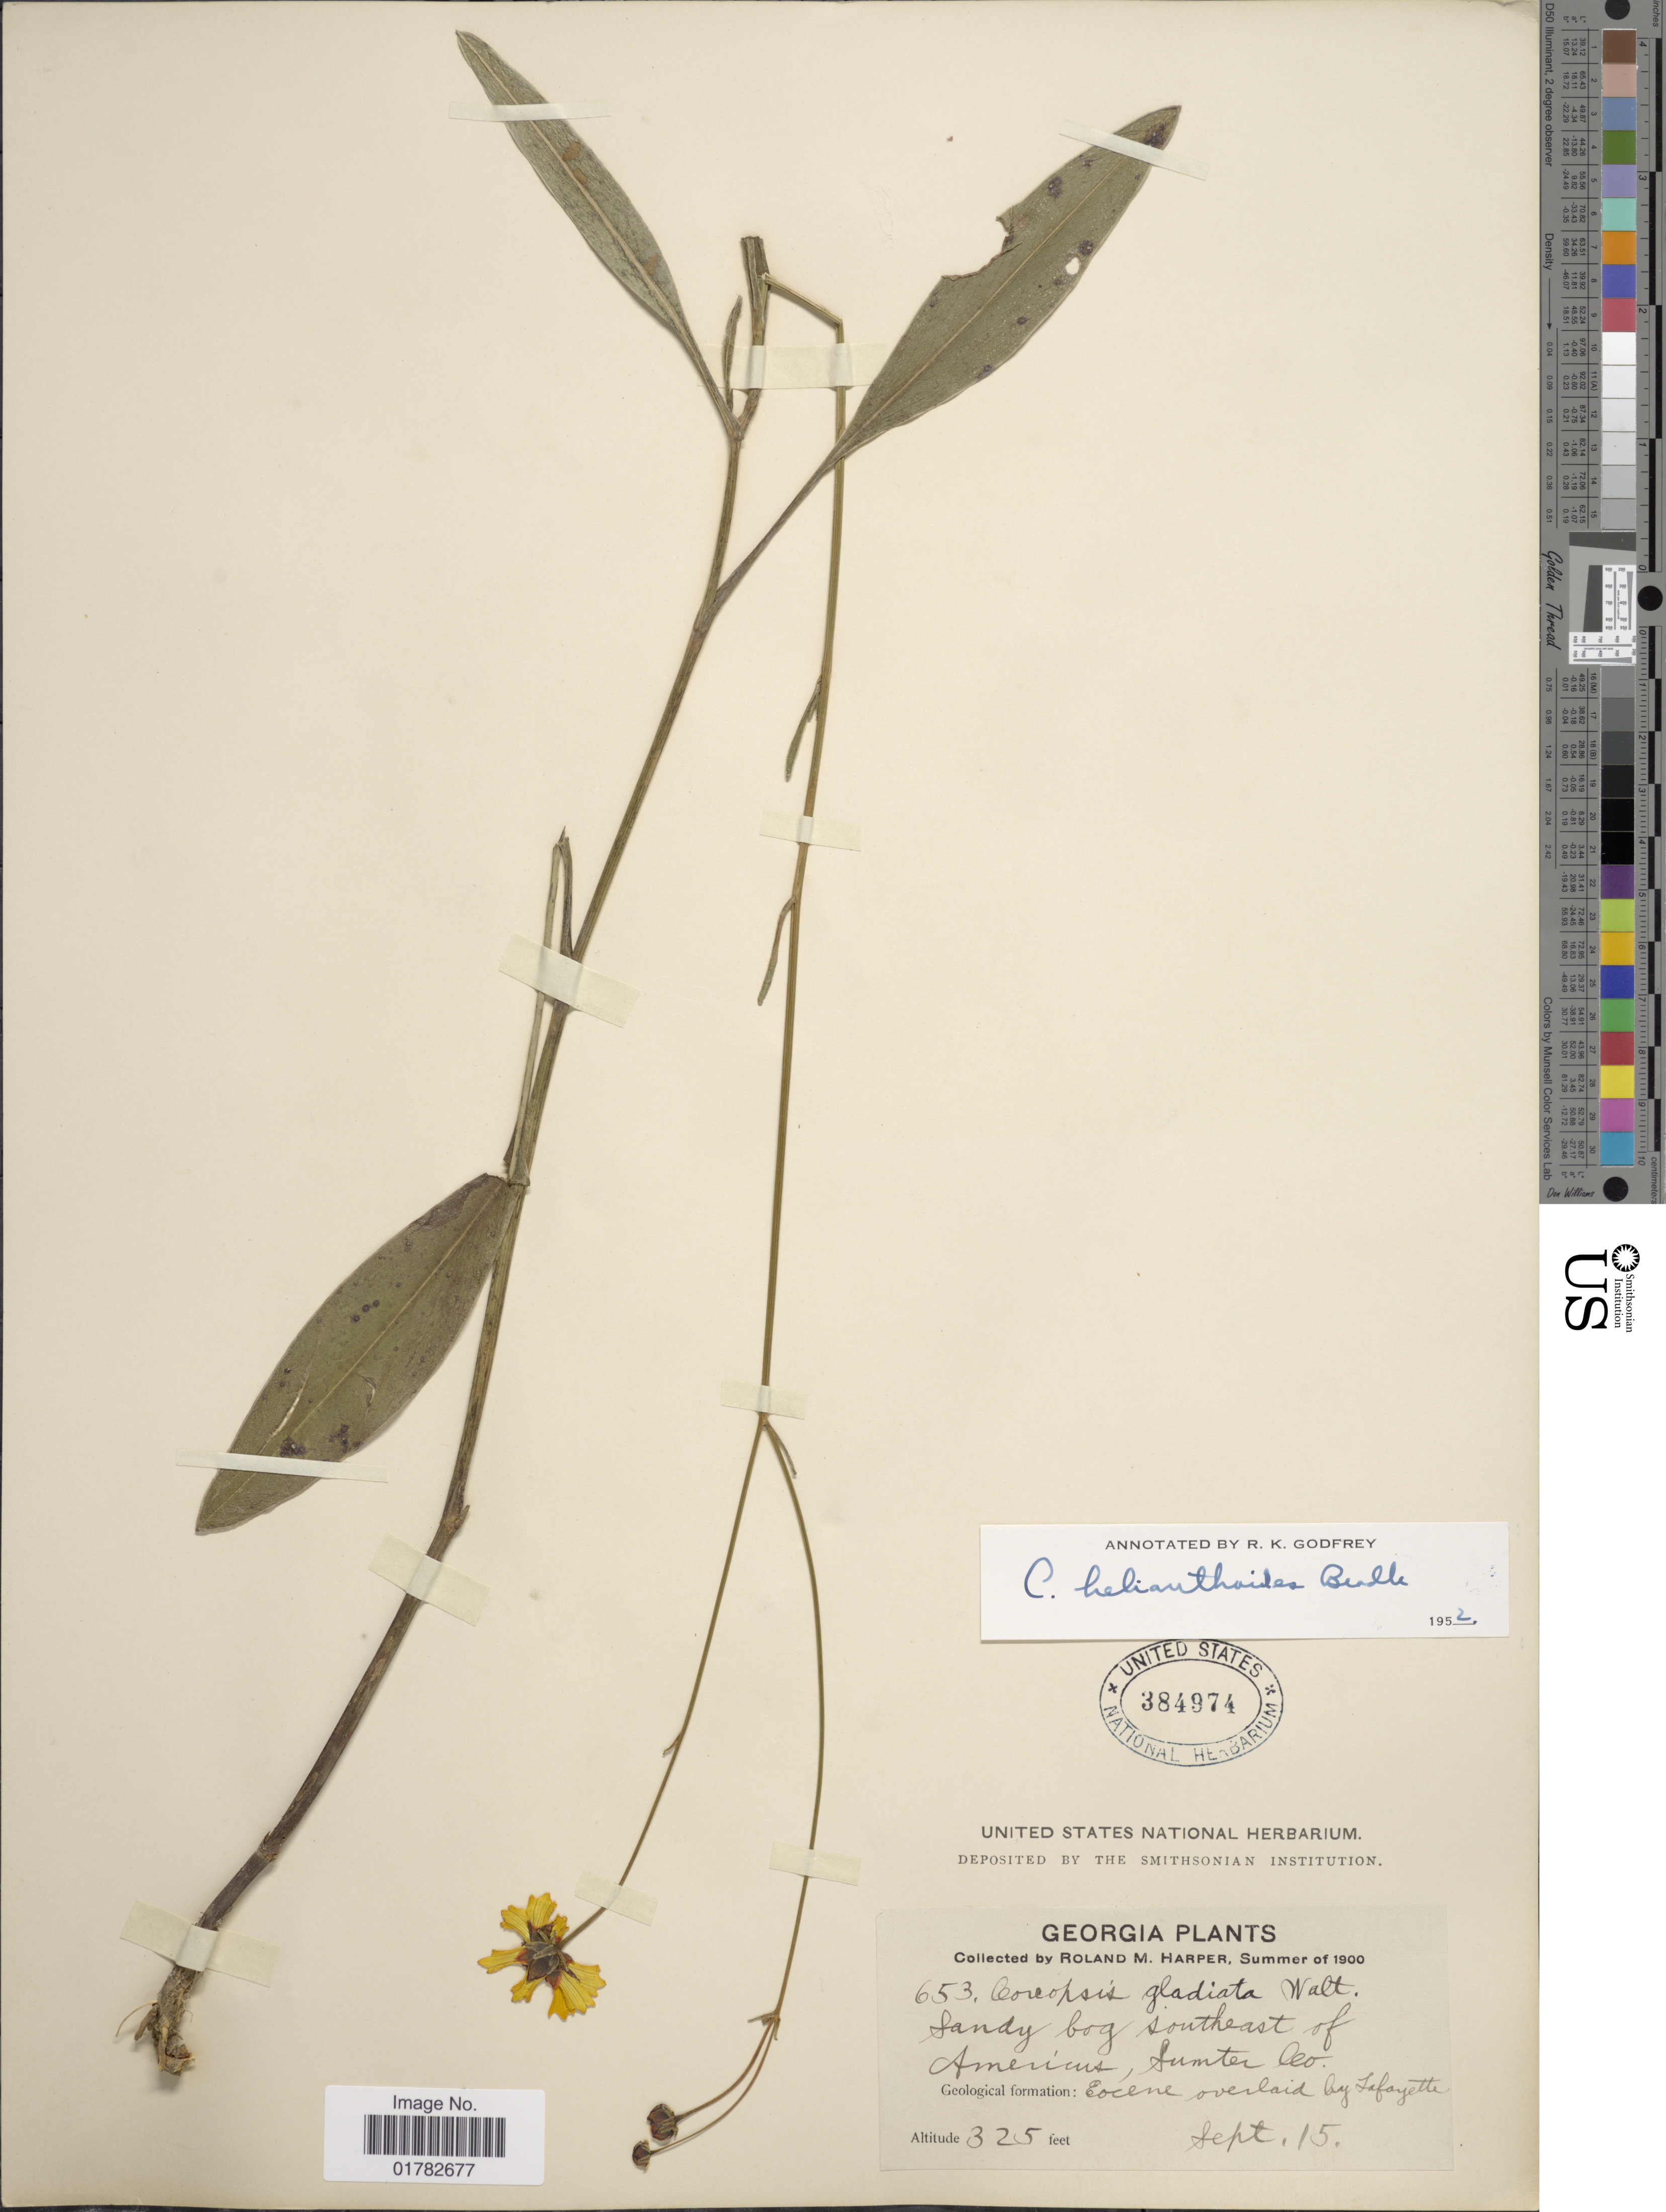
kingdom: Plantae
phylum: Tracheophyta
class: Magnoliopsida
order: Asterales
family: Asteraceae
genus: Coreopsis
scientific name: Coreopsis helianthoides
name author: Beadle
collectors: R. M. Harper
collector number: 653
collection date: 1900-09-15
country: United States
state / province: Georgia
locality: Sandy bog southeast of Americus, Sumter Co., Eocene overlaid by Lafayette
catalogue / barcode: US 384974